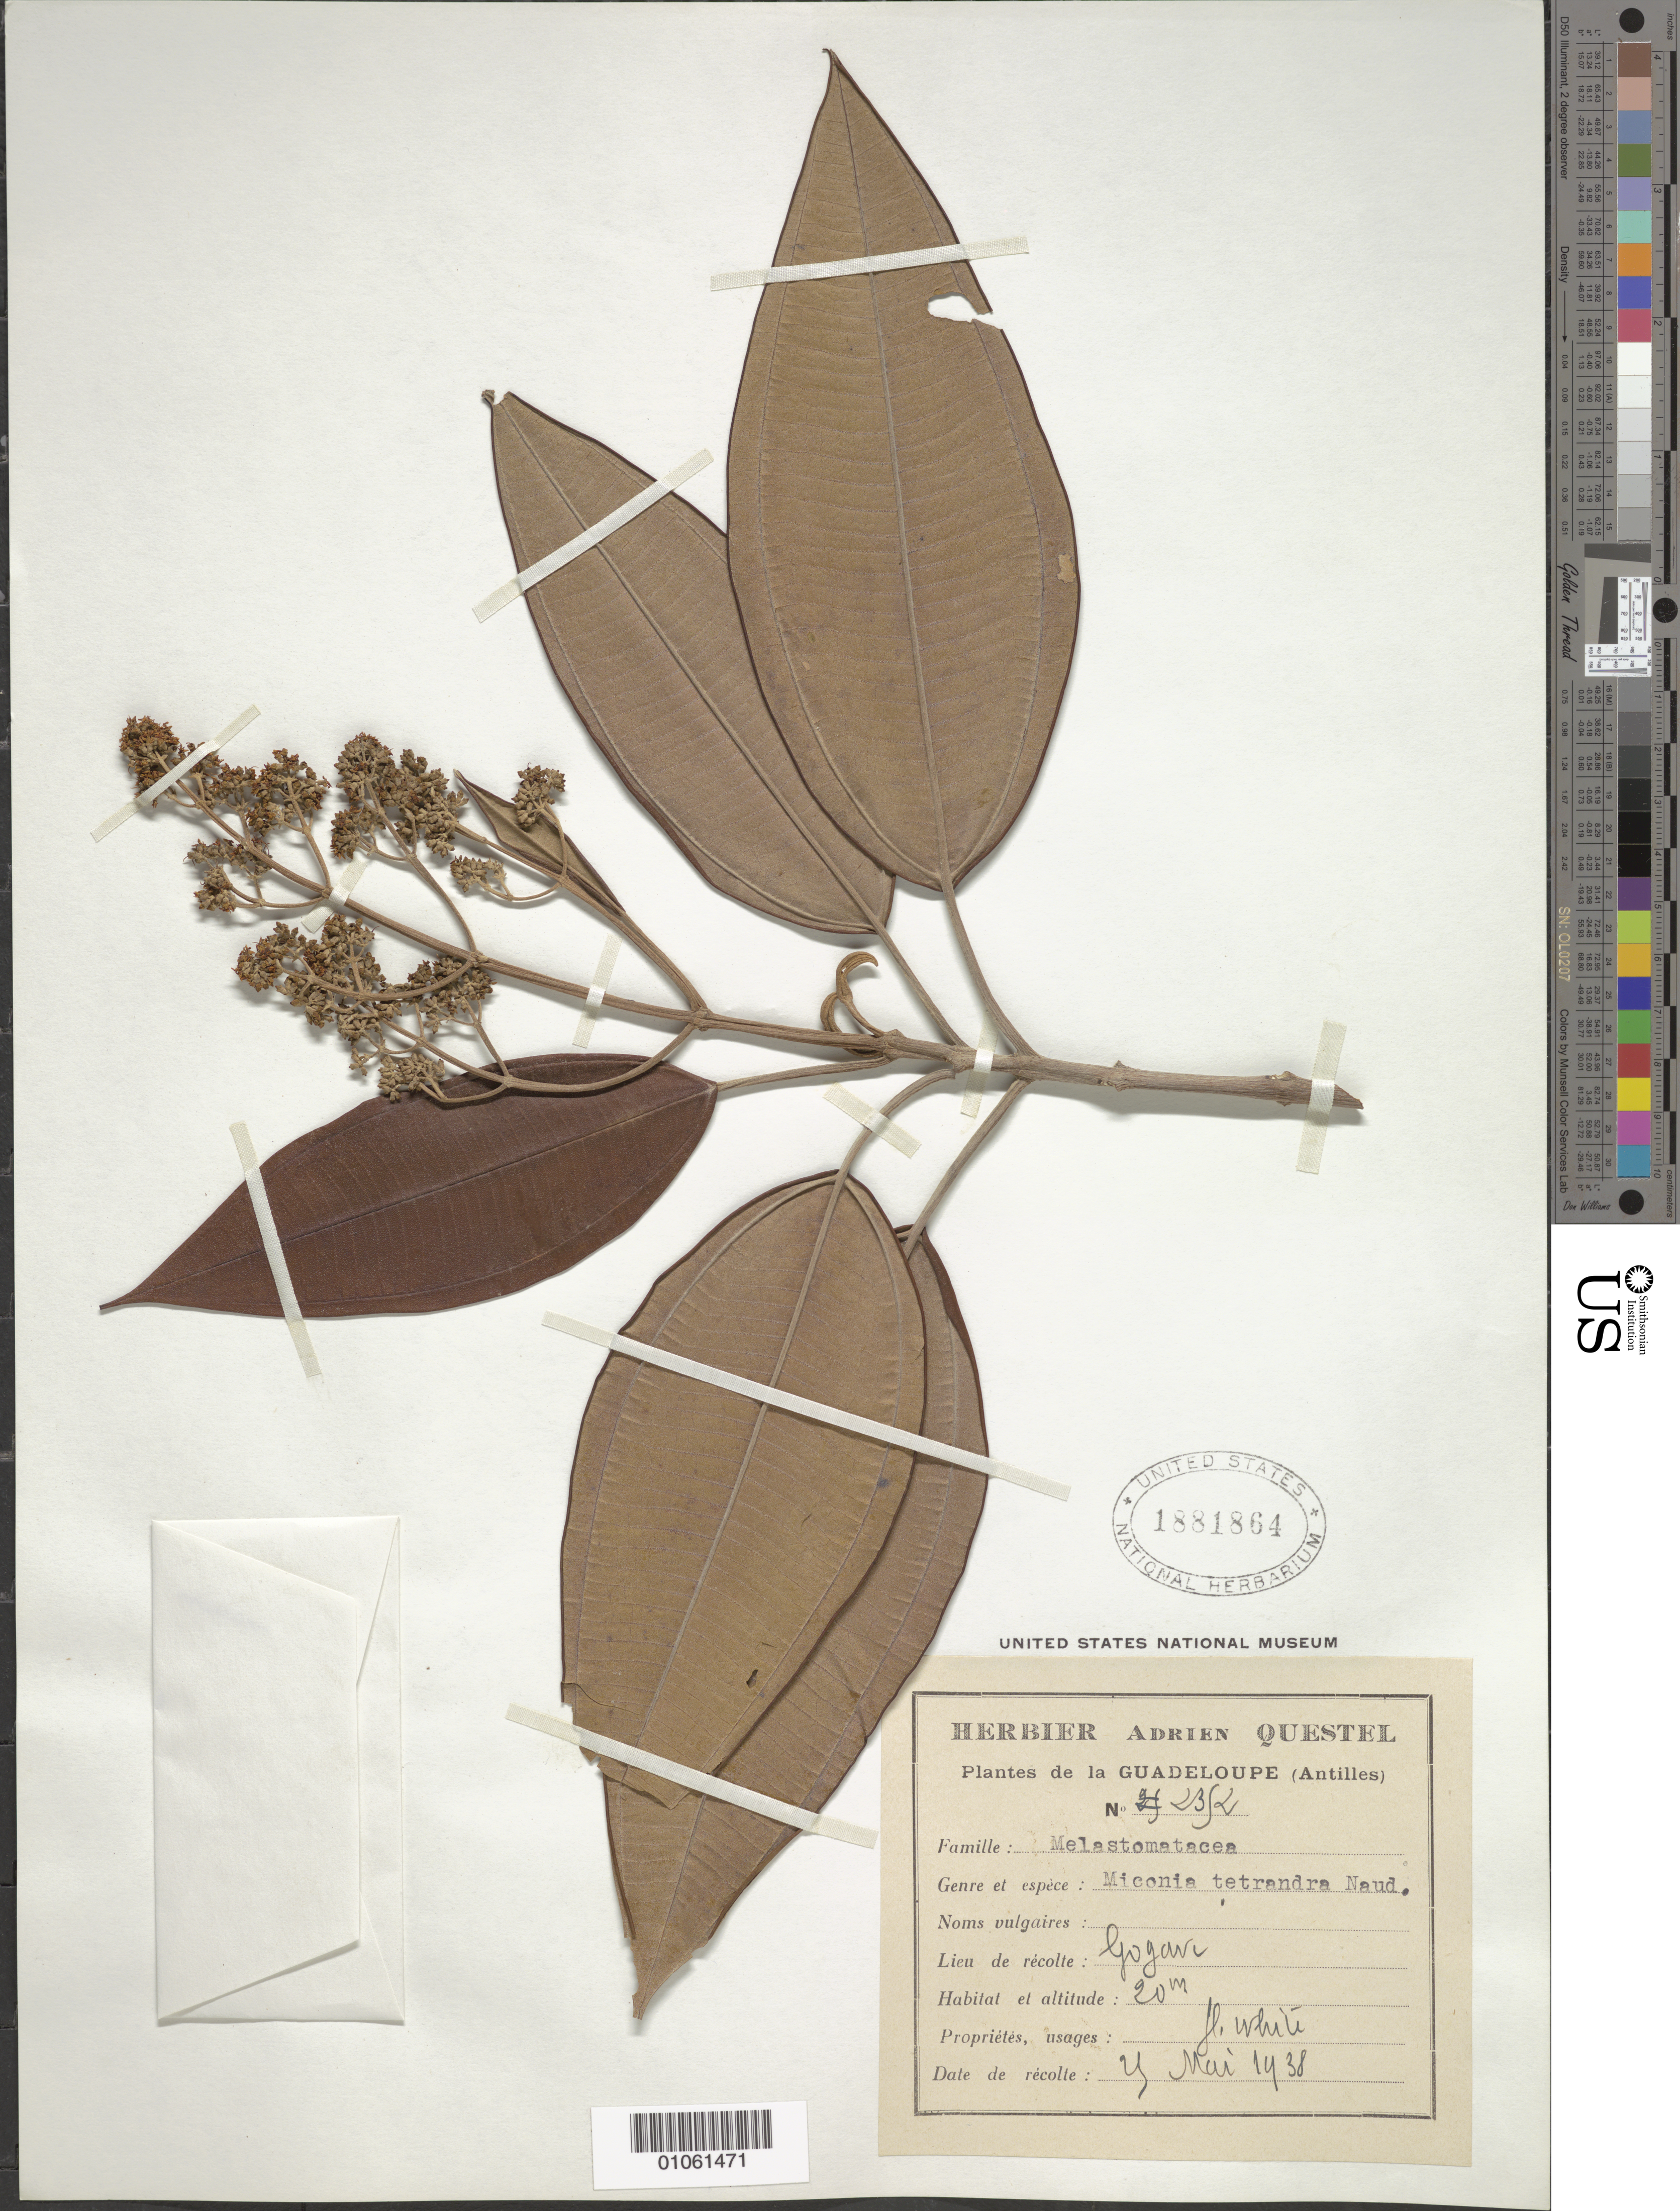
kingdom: Plantae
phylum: Tracheophyta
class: Magnoliopsida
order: Myrtales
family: Melastomataceae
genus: Miconia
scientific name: Miconia tetrandra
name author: (Sw.) D. Don ex G. Don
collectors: A. Questel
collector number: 2352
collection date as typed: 25 May 1938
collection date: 1938-05-25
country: Guadeloupe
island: Basse Terre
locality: Goyave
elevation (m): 20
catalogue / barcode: US 1881864